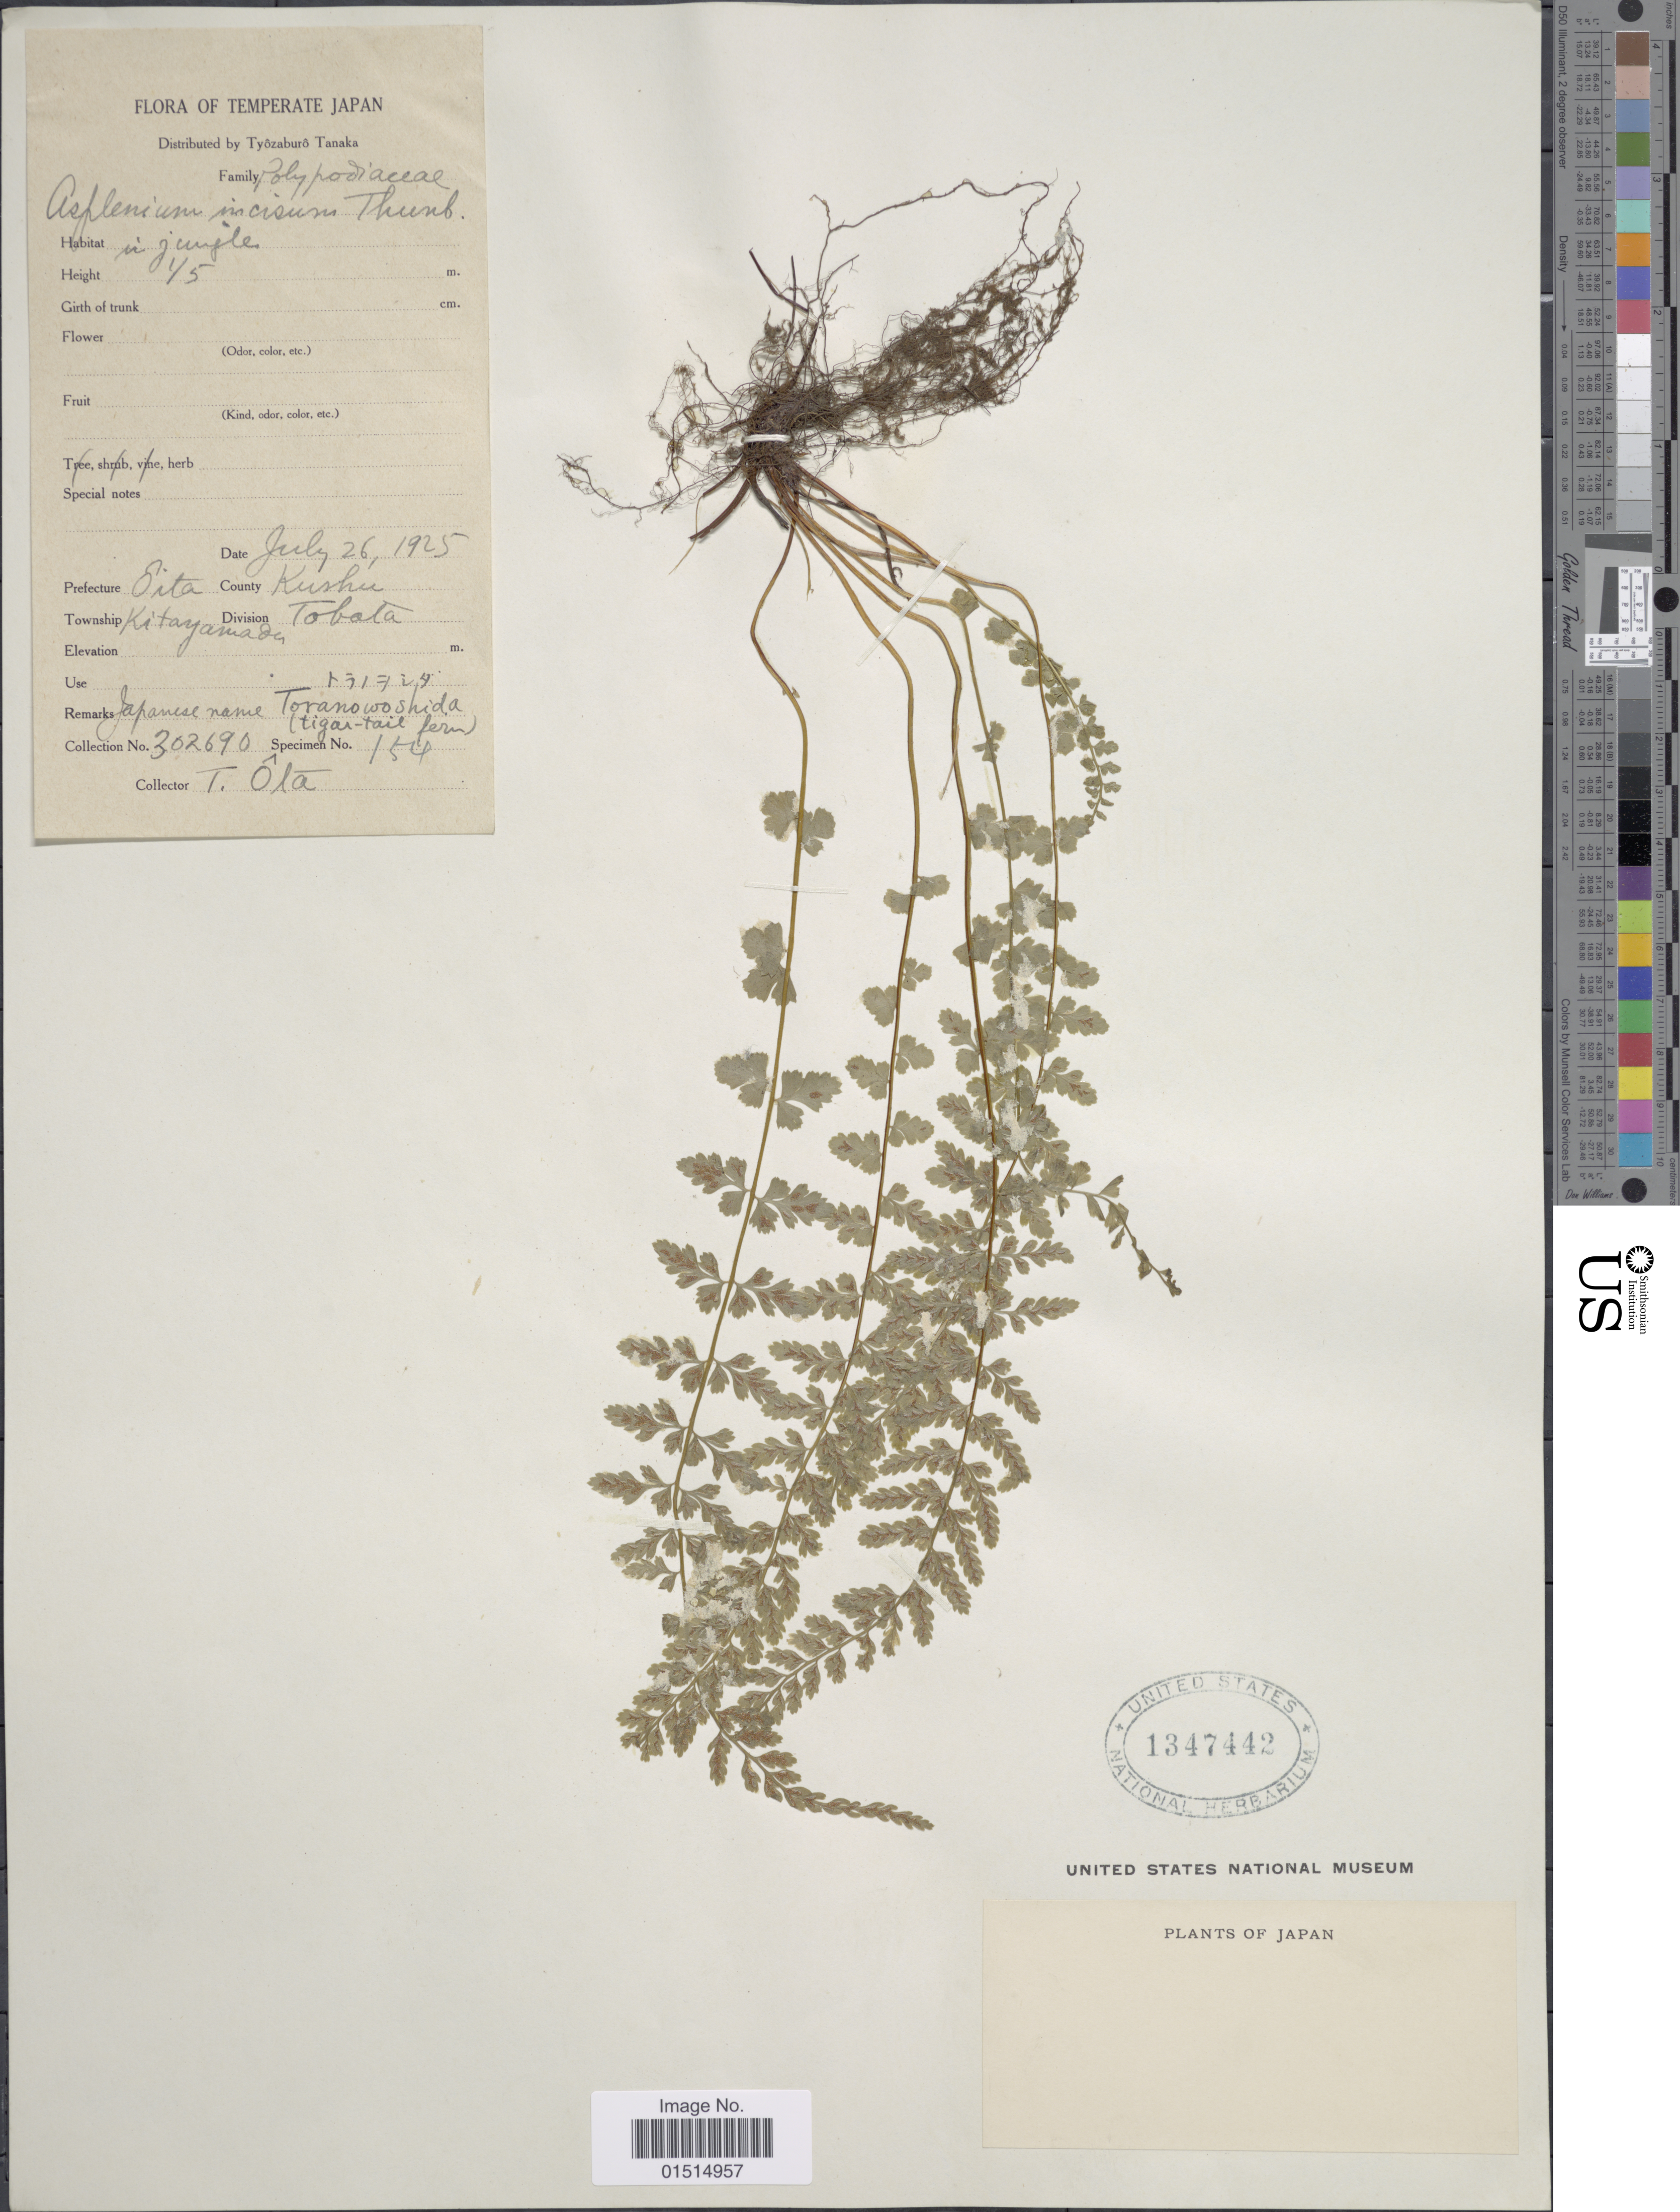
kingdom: Plantae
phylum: Tracheophyta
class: Polypodiopsida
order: Polypodiales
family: Aspleniaceae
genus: Asplenium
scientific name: Asplenium incisum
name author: Thunb.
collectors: T. Ola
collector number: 302690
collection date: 1925-07-26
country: Japan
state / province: Oita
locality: Kushu, Kitayamada, Tobata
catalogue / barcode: US 1347442